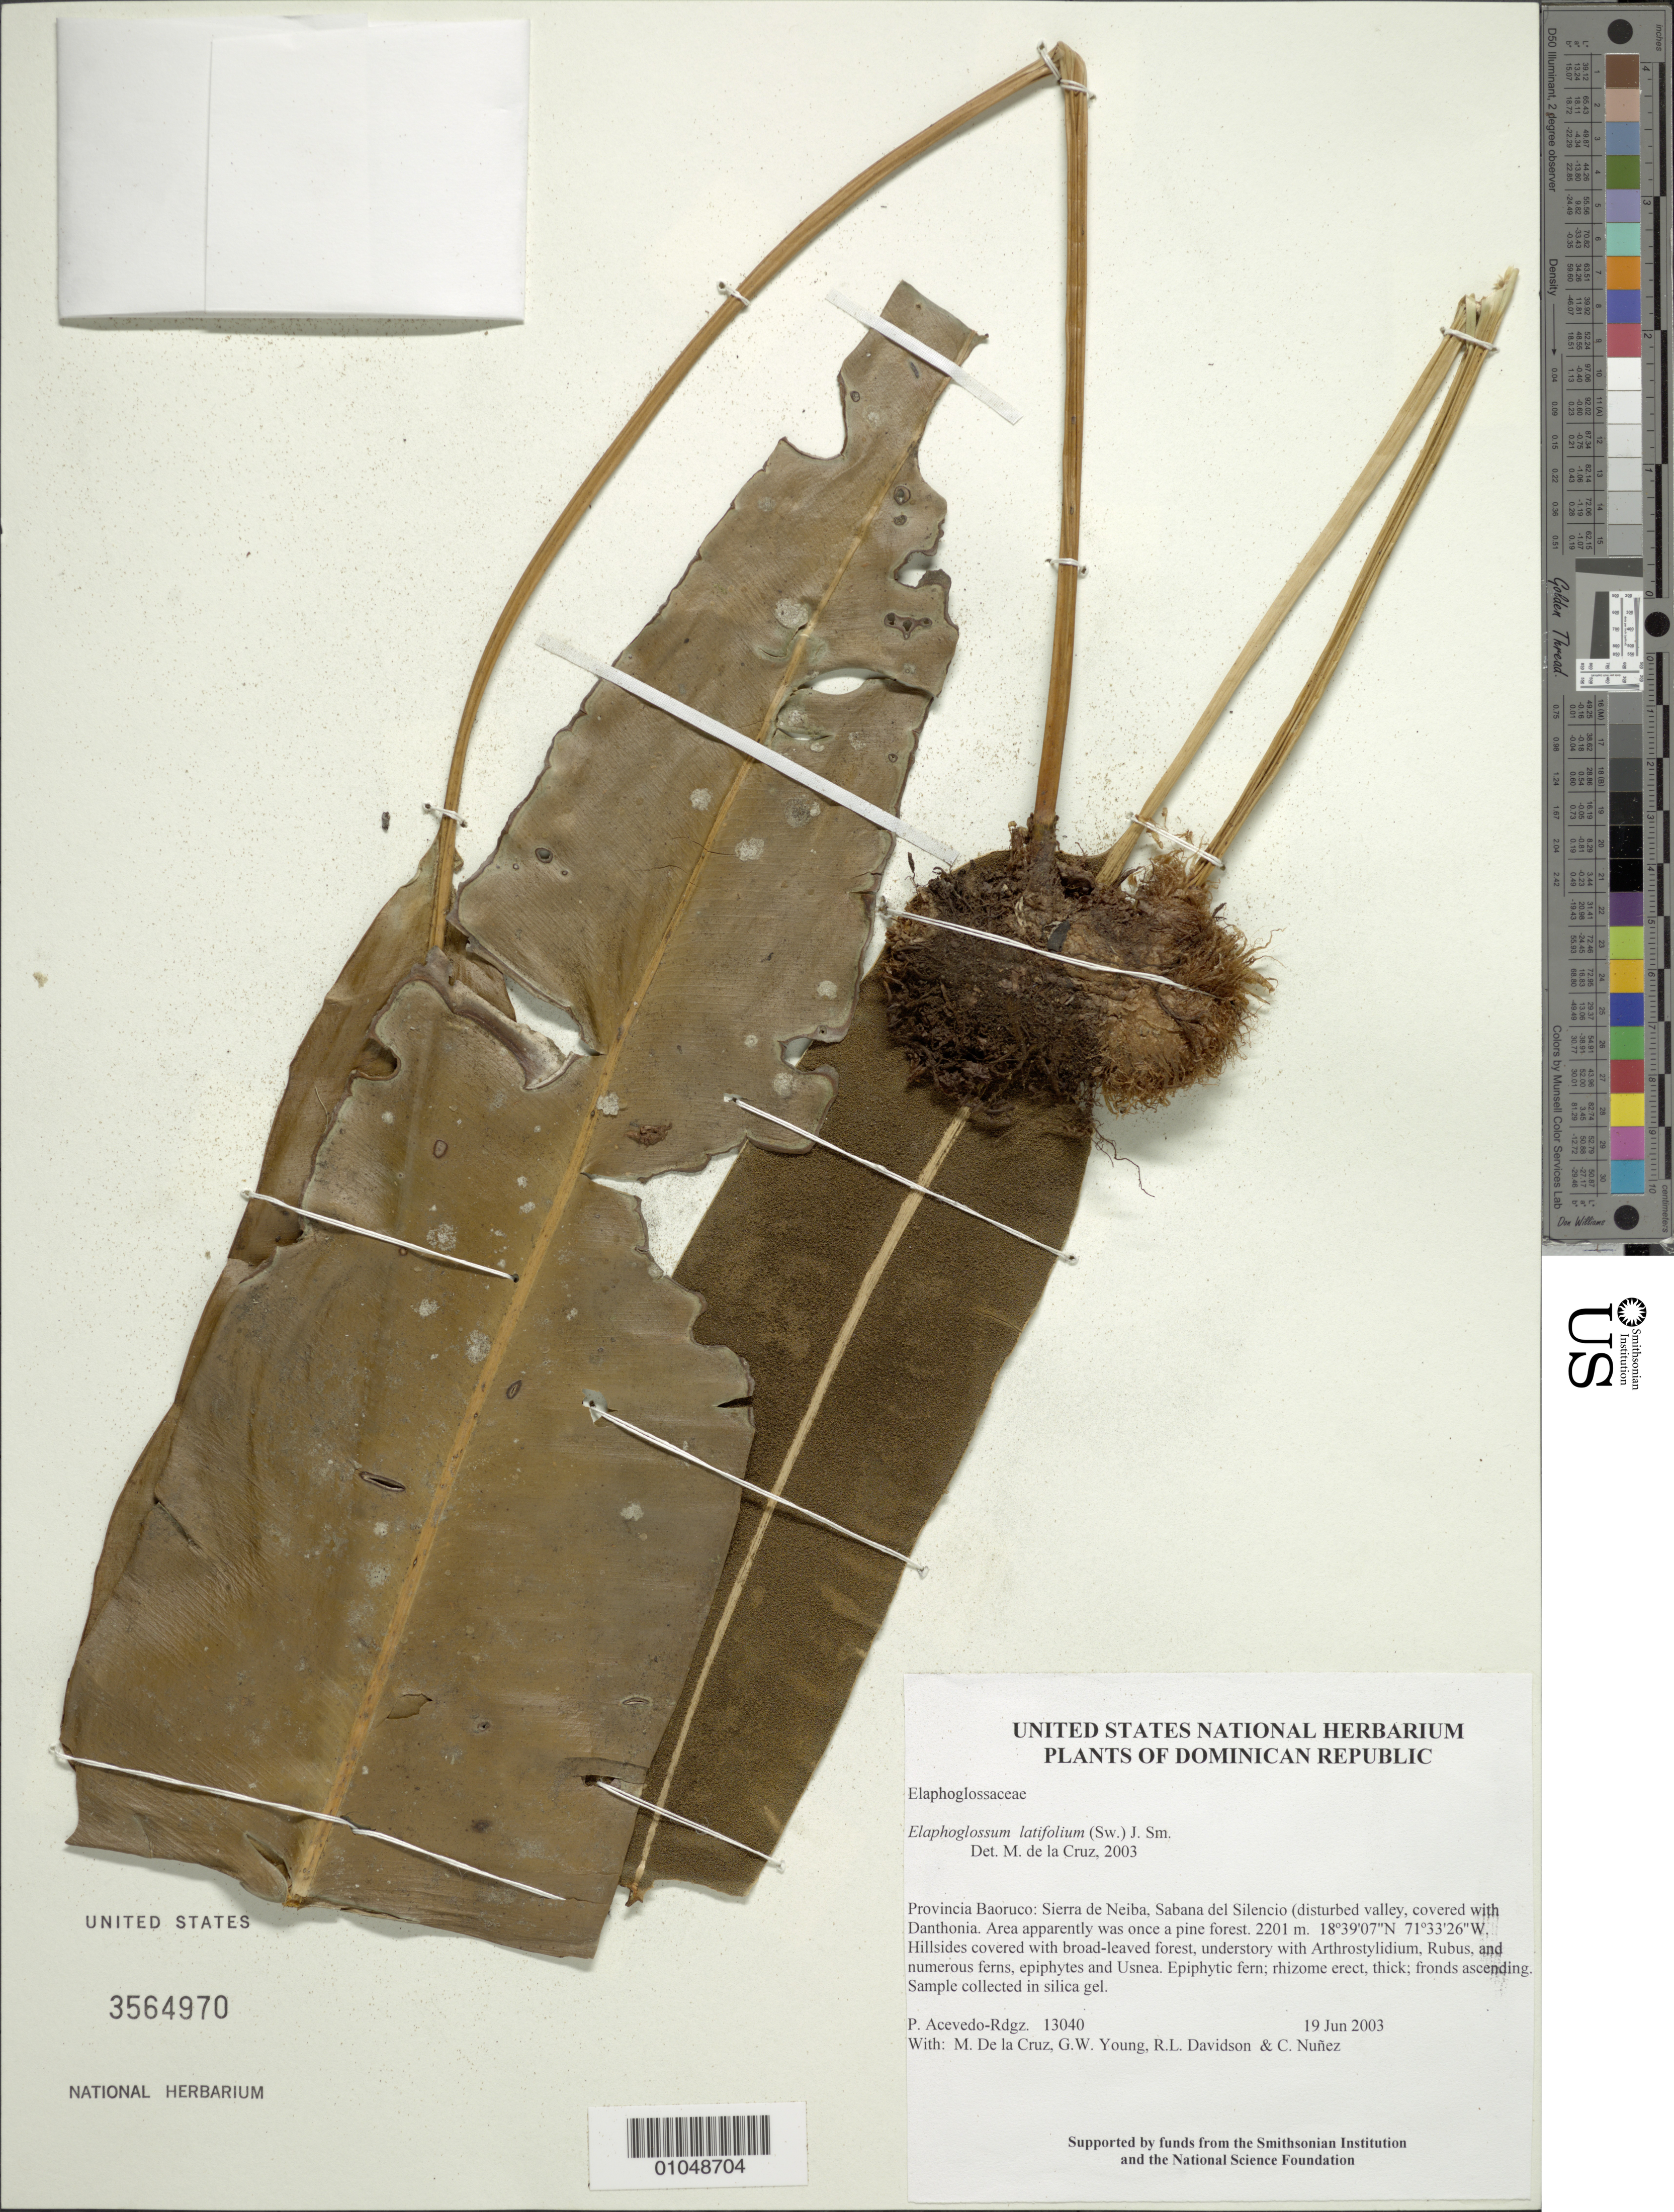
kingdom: Plantae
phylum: Tracheophyta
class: Polypodiopsida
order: Polypodiales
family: Dryopteridaceae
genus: Elaphoglossum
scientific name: Elaphoglossum latifolium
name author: (Sw.) J. Sm.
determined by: de la Cruz, M.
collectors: P. Acevedo-Rodr., M. de la Cruz, J. Rawlins, G. Young, R. Davidson & C. Nunez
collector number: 13040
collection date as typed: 19 Jun 2003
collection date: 2003-06-19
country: Dominican Republic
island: Hispaniola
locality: Provincia Baoruco: Sierra de Neiba, Sabana del Silencio (disturbed valley, covered with Danthonia. Area apparently was once a pine forest.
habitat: Hillsides covered with broad-leaved forest, understory with Arthrostylidium, Rubus, and numerous ferns, epiphytes and Usnea.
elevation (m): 2201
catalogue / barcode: US 3564970